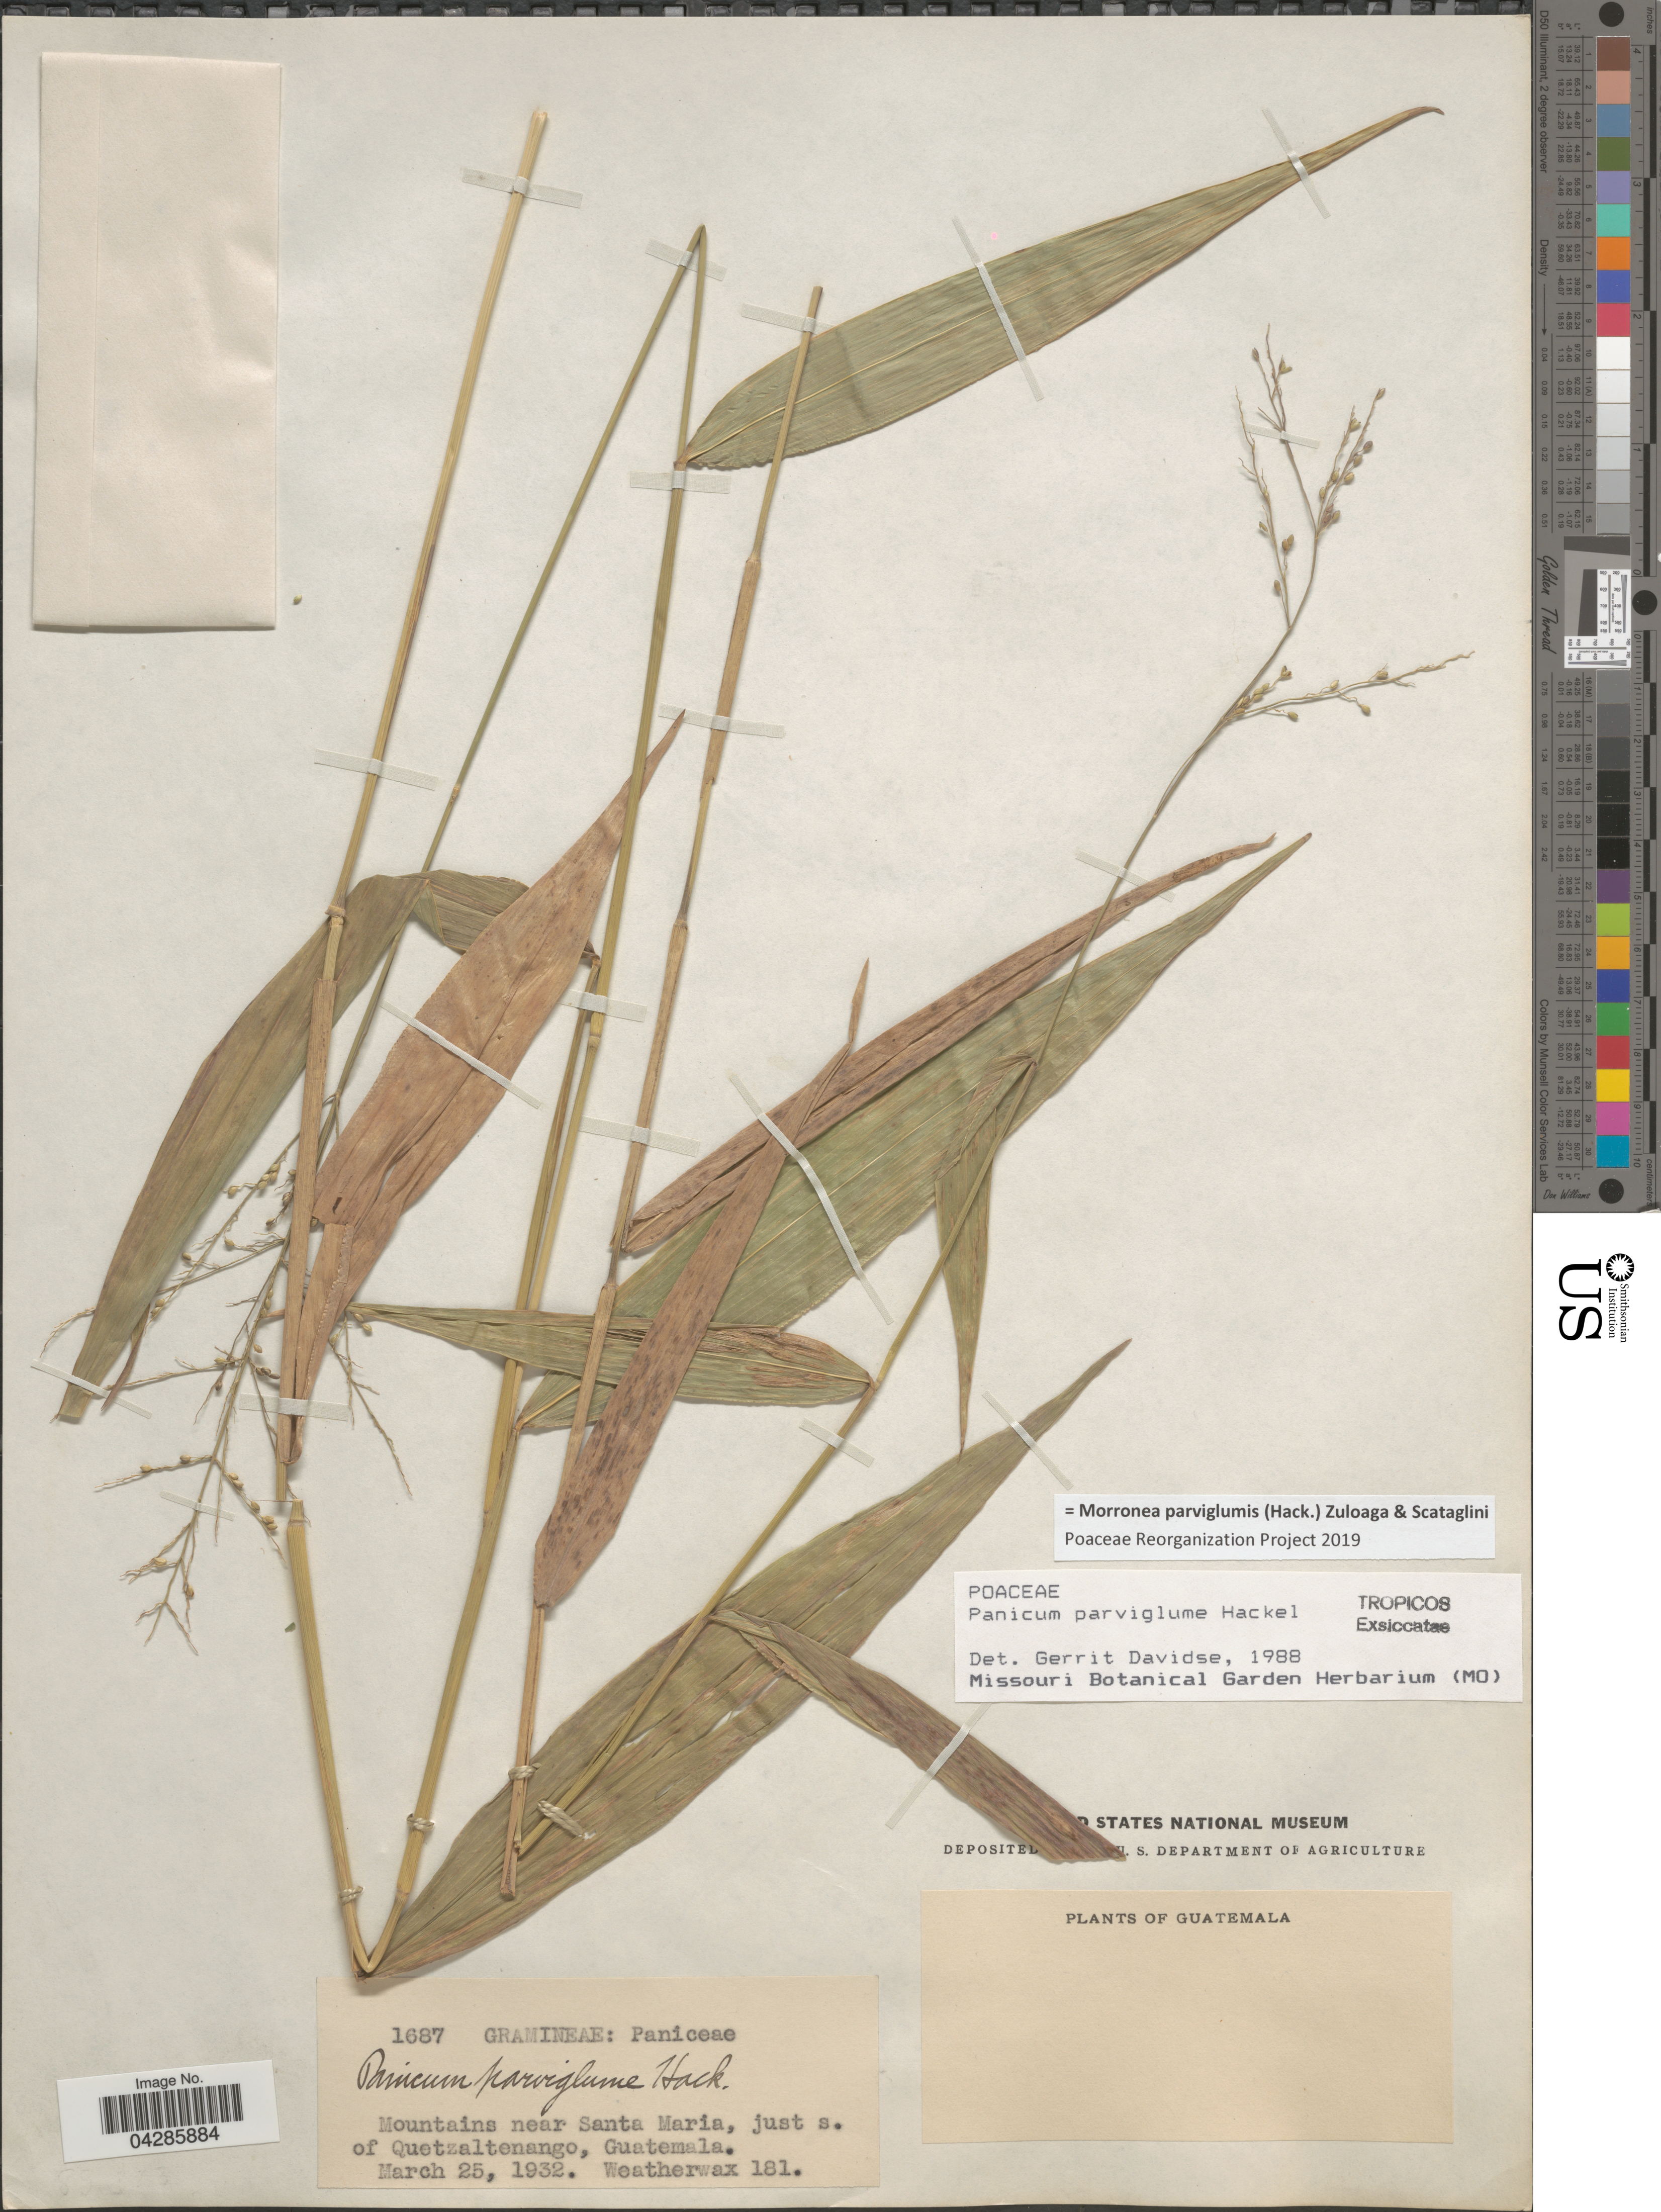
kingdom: Plantae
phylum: Tracheophyta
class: Liliopsida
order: Poales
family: Poaceae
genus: Morronea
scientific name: Morronea parviglumis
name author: (Hack.) Zuloaga & Scataglini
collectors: -. Weatherwax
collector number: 181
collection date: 1932-03-25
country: Guatemala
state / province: Quetzaltenango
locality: Mountains near Santa Maria, just s. of Quetzaltenango.